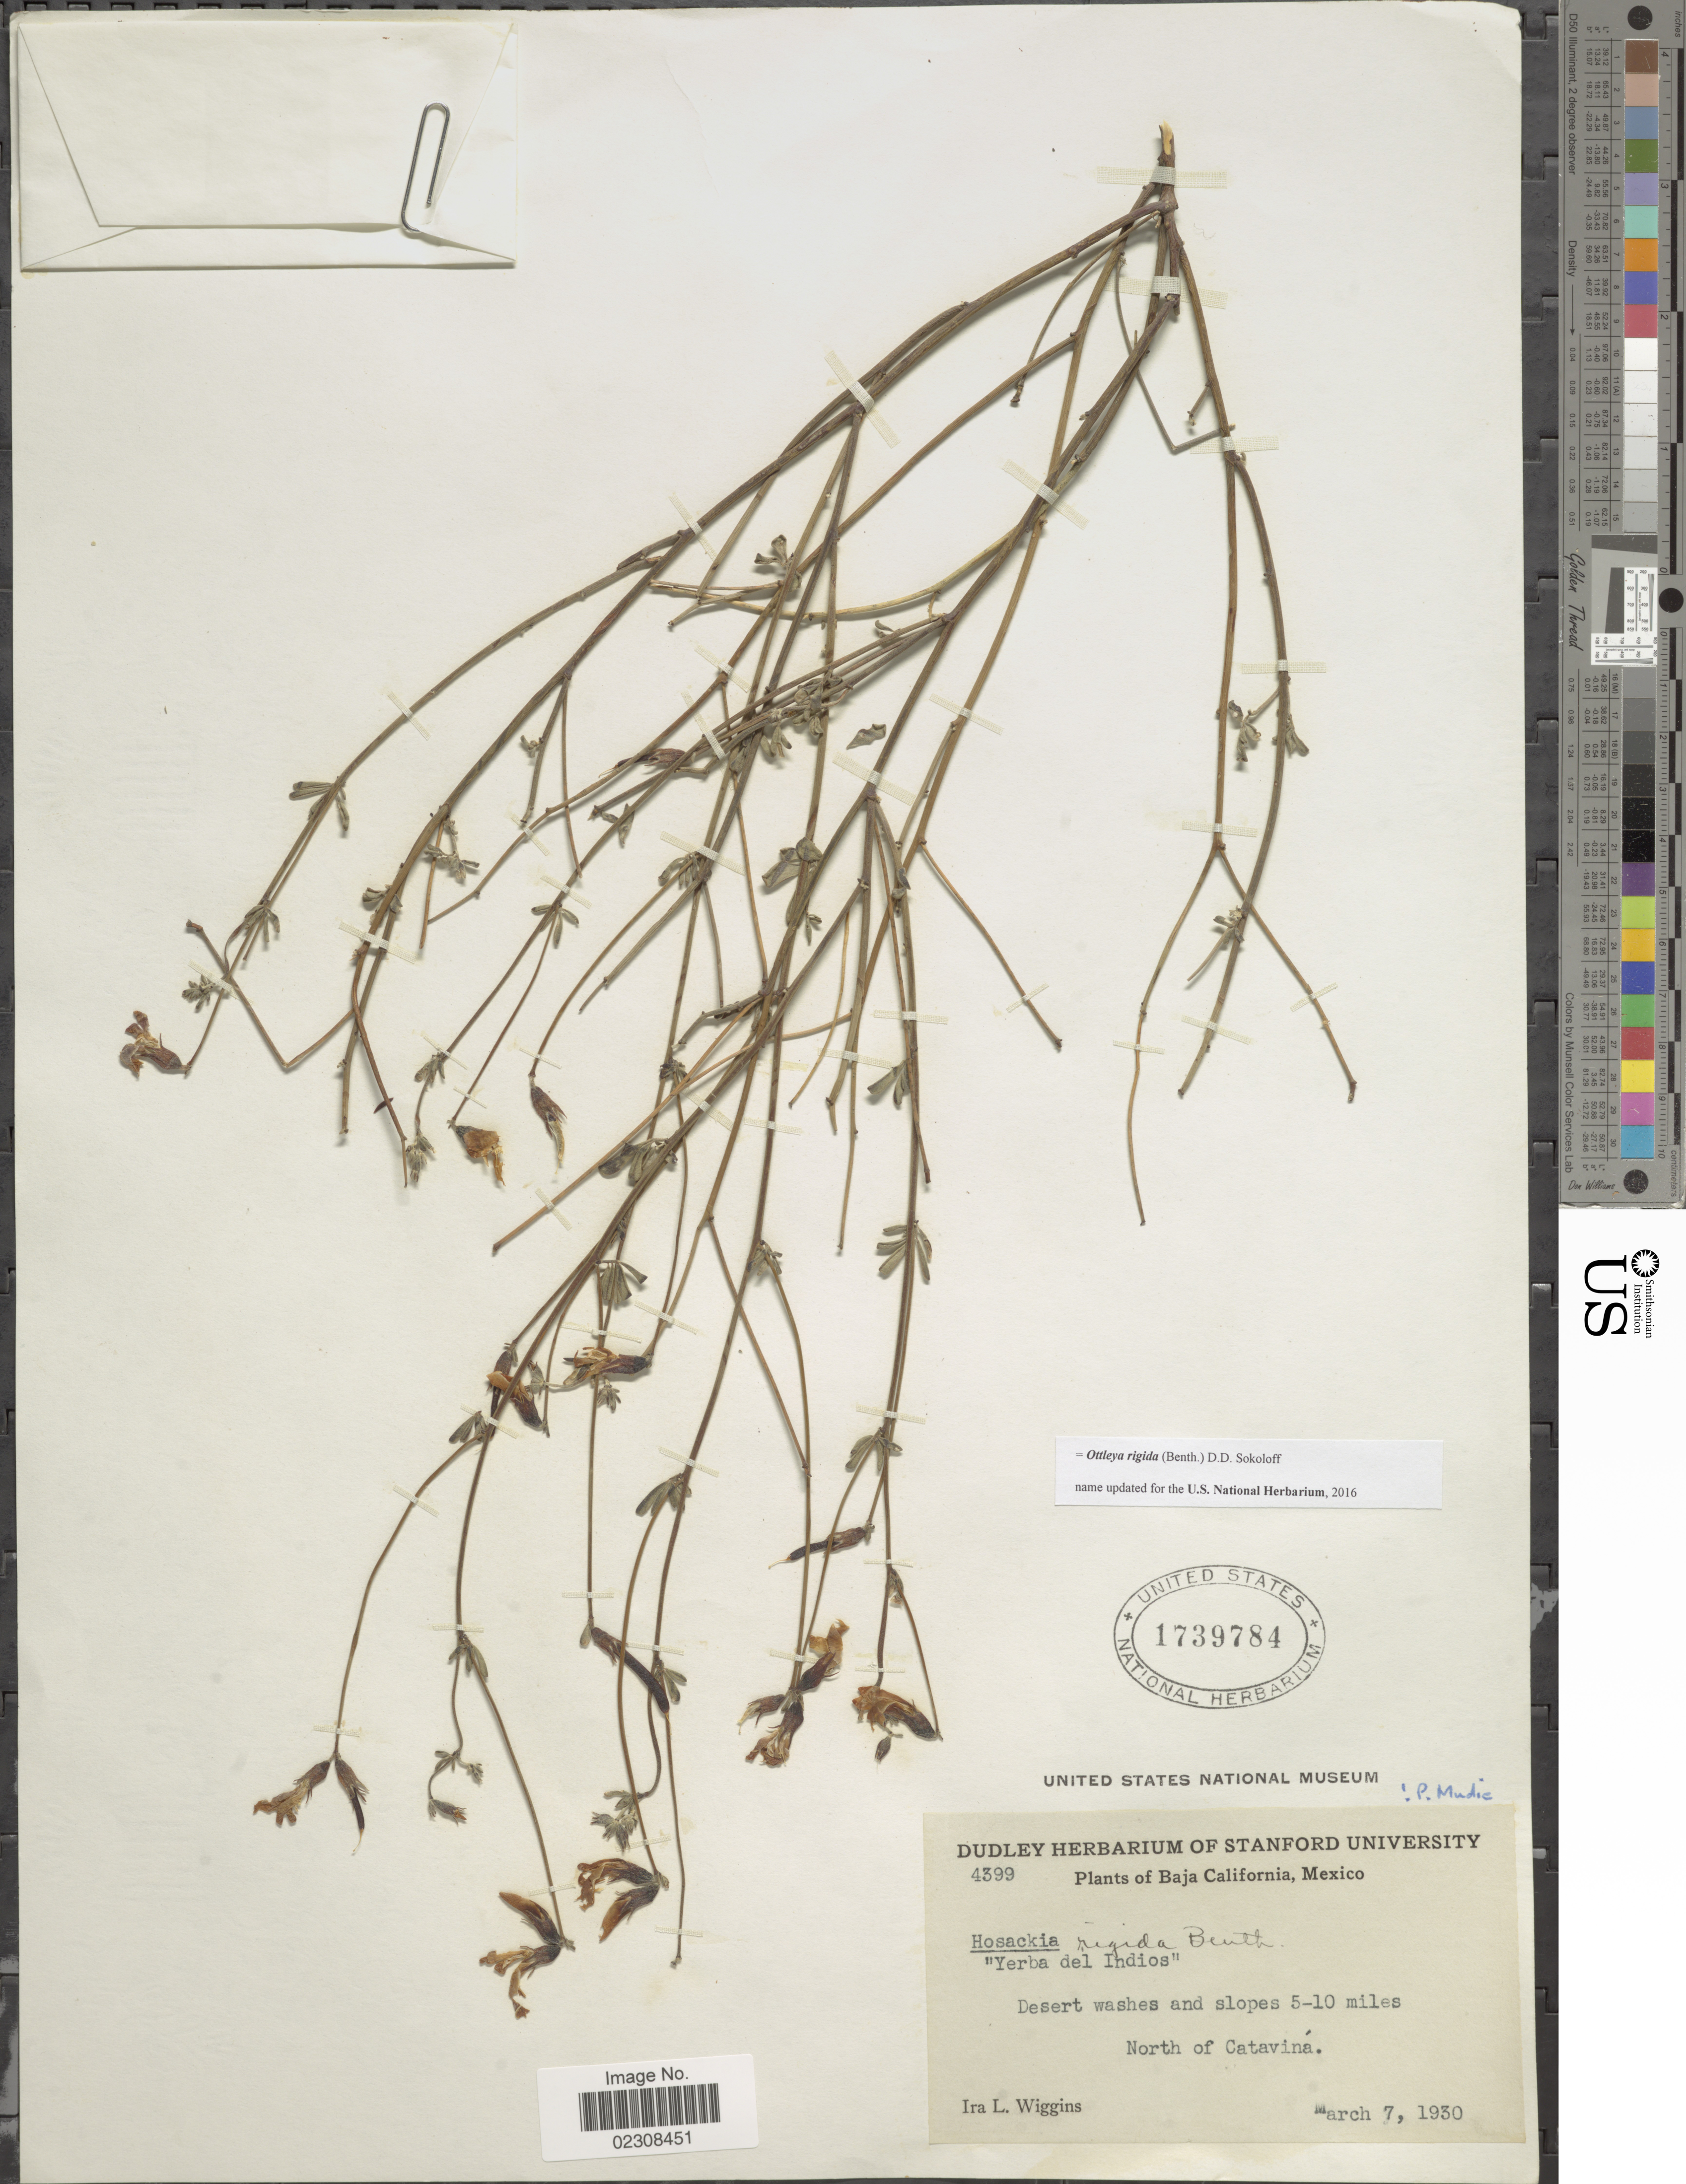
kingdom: Plantae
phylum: Tracheophyta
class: Magnoliopsida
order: Fabales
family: Fabaceae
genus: Ottleya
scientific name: Ottleya rigida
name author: (Benth.) D.D. Sokoloff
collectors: I. L. Wiggins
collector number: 4399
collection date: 1930-03-07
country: Mexico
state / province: Baja California Norte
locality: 'Yerba del Indios', Desert washes and slopes 5-10 miles North of Catavina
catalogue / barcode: US 1739784